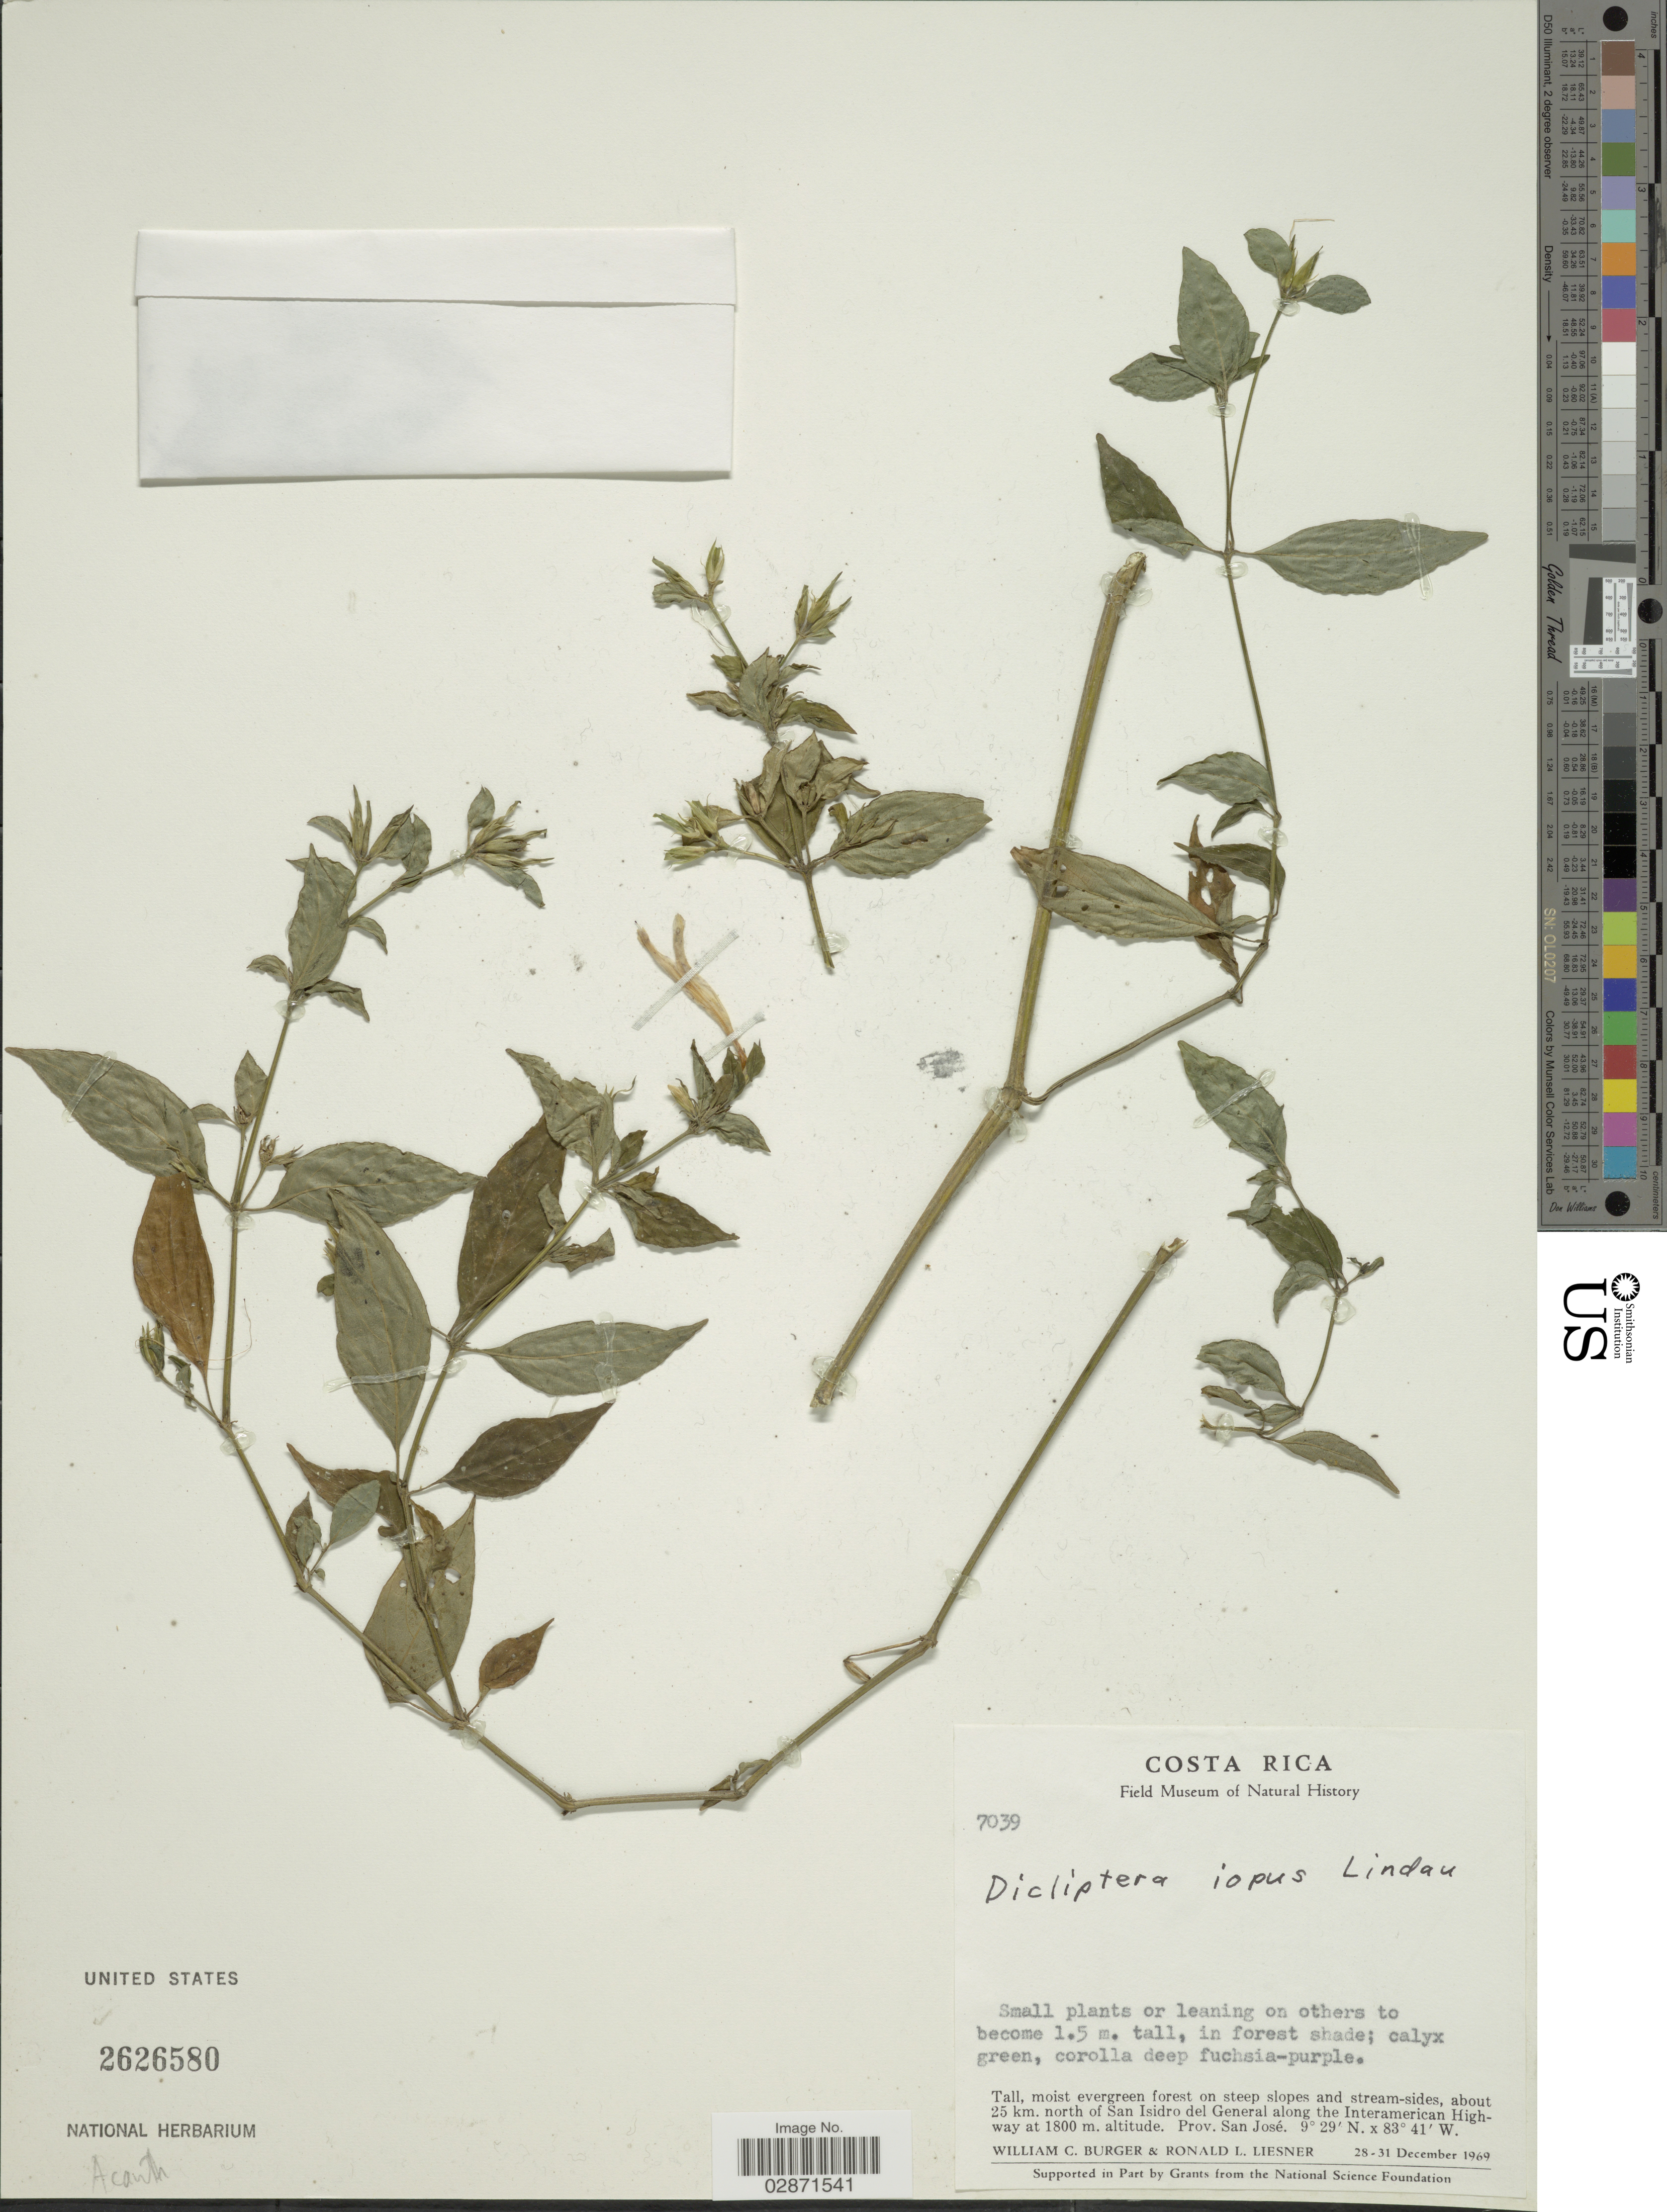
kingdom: Plantae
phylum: Tracheophyta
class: Magnoliopsida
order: Lamiales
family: Acanthaceae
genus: Dicliptera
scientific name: Dicliptera iopus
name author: Lindau in Pittier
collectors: W. Burger & R. L. Liesner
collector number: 7039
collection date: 1969-12-28/1969-12-31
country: Costa Rica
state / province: San José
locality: About 25 km. north of San Isidro del General along the Interamerican Highway. Prov. San José.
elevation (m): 1800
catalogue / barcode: US 2626580